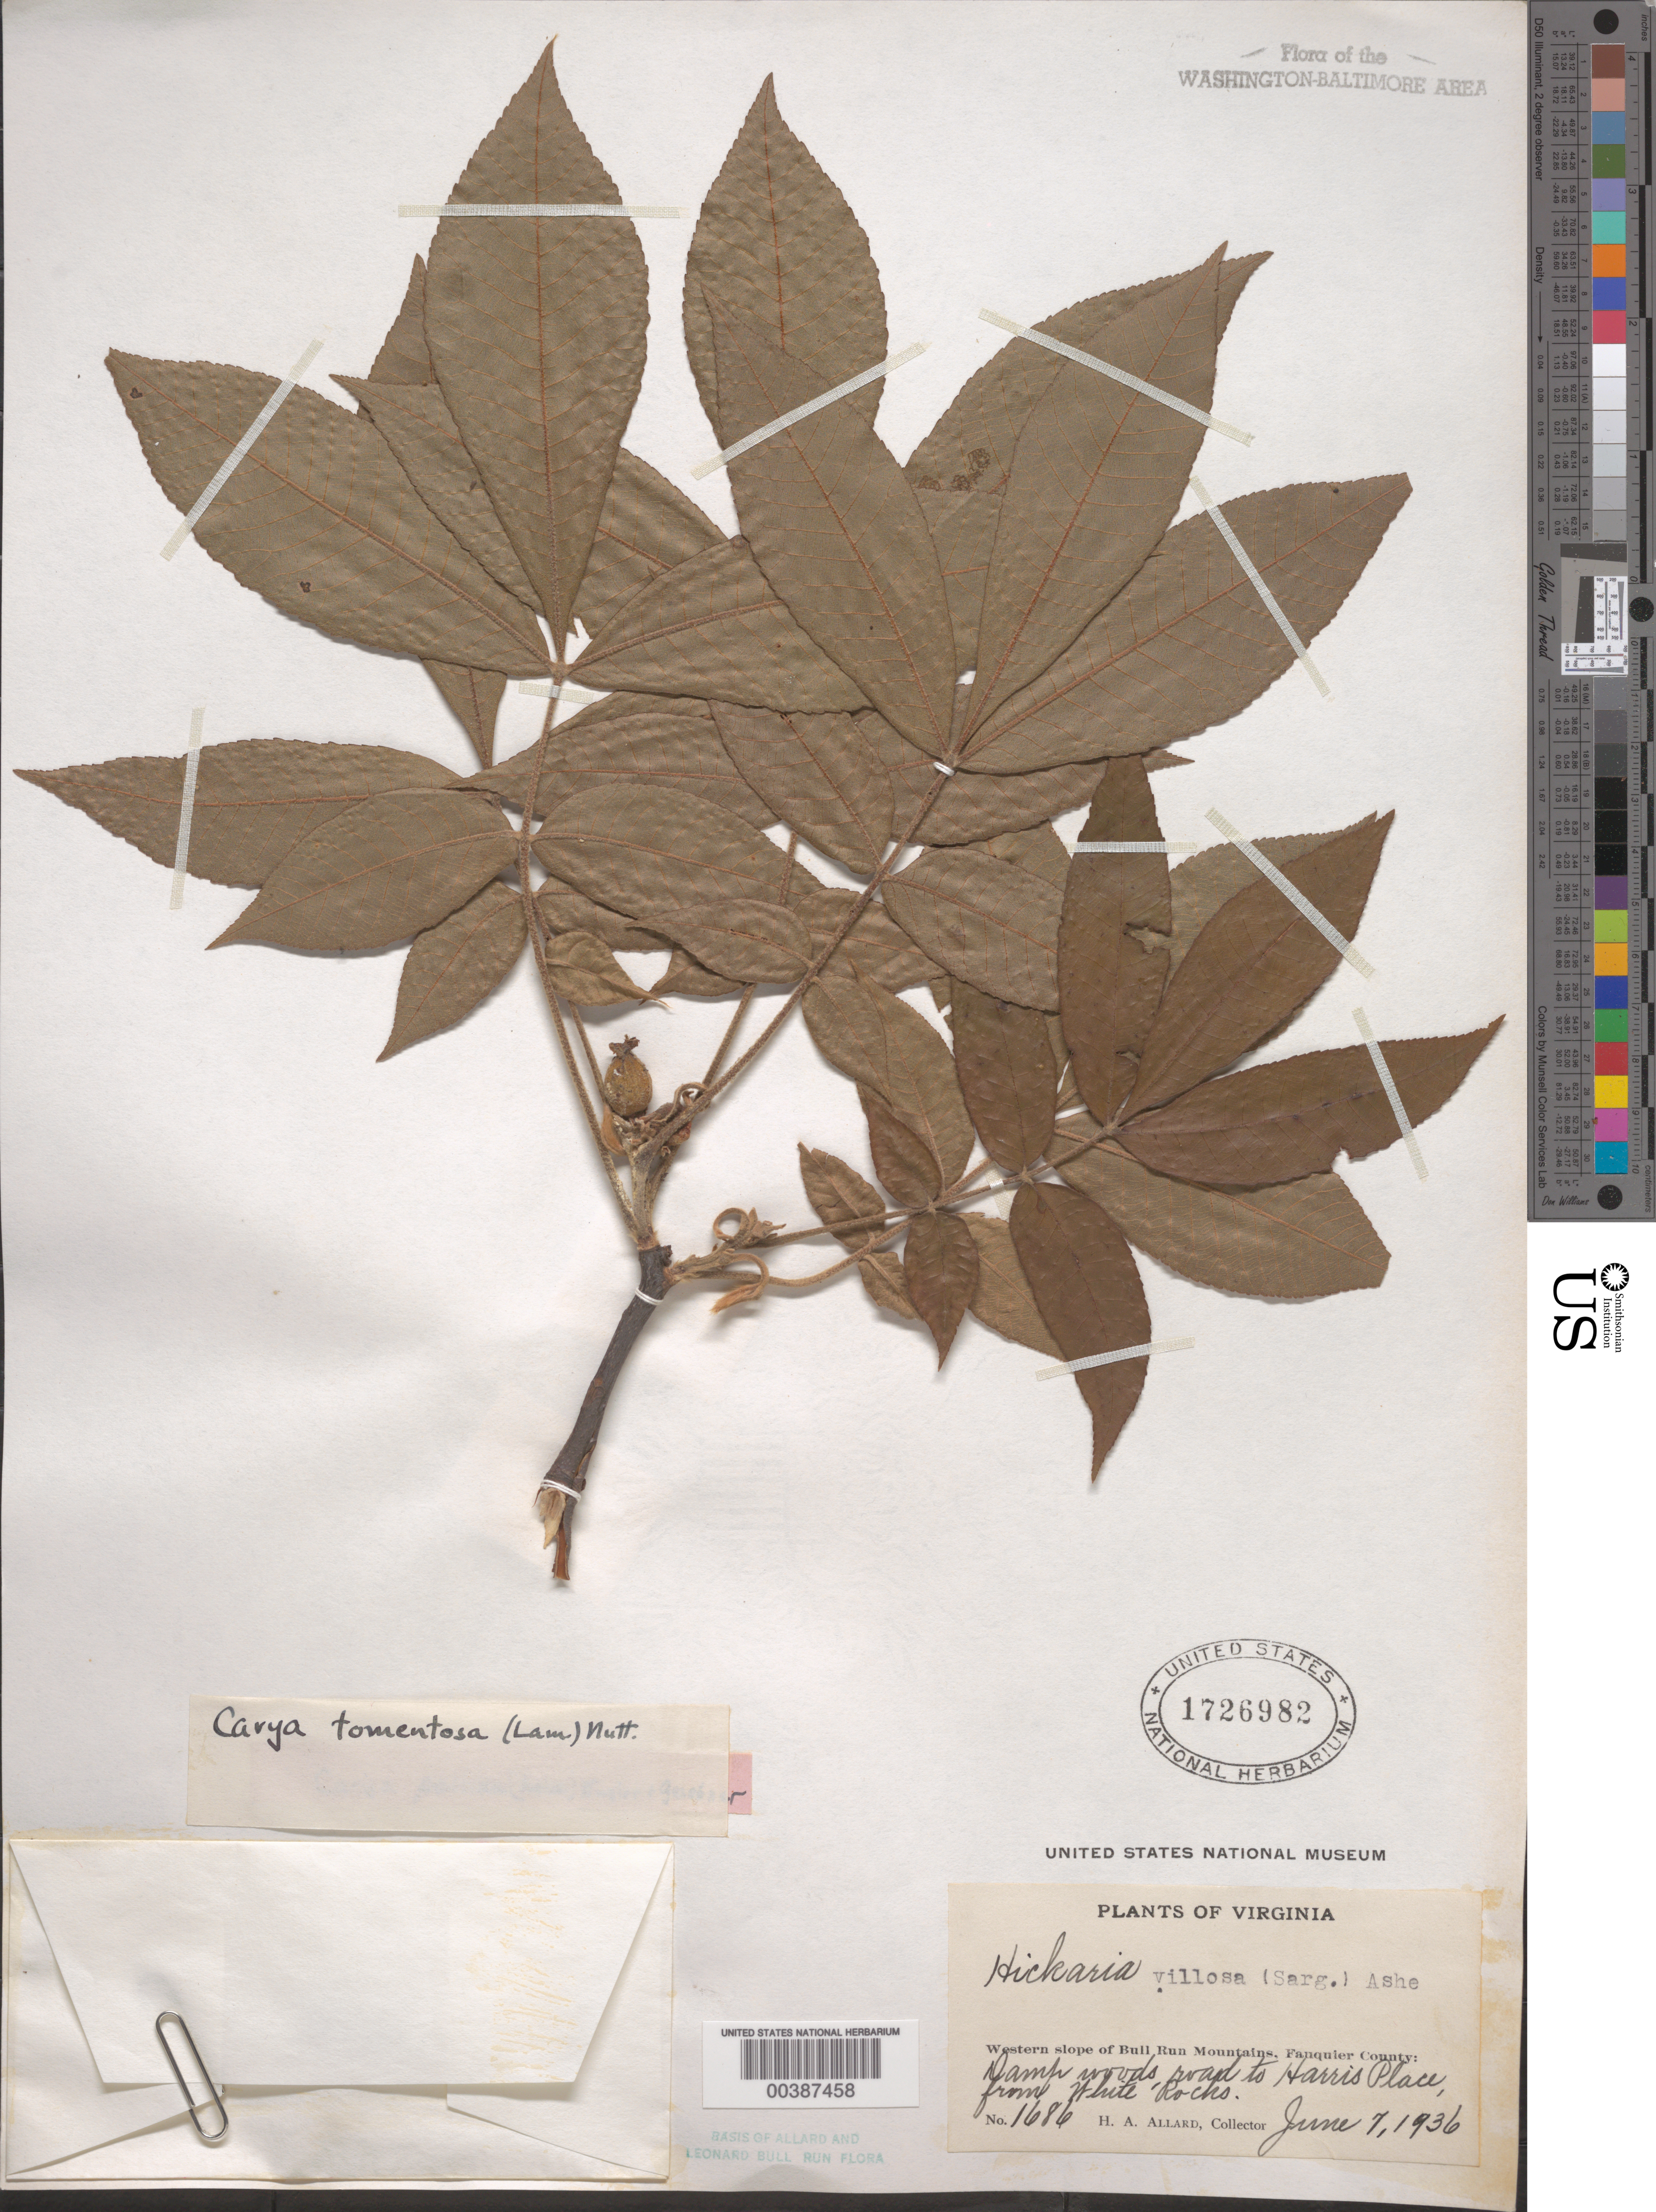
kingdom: Plantae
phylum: Tracheophyta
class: Magnoliopsida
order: Fagales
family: Juglandaceae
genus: Carya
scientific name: Carya tomentosa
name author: (Lam.) Nutt.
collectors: H. A. Allard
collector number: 1686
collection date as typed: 07 Jun 1936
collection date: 1936-06-07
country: United States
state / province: Virginia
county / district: Fauquier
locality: Road to Harris Place from White Rocks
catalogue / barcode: US 1726982